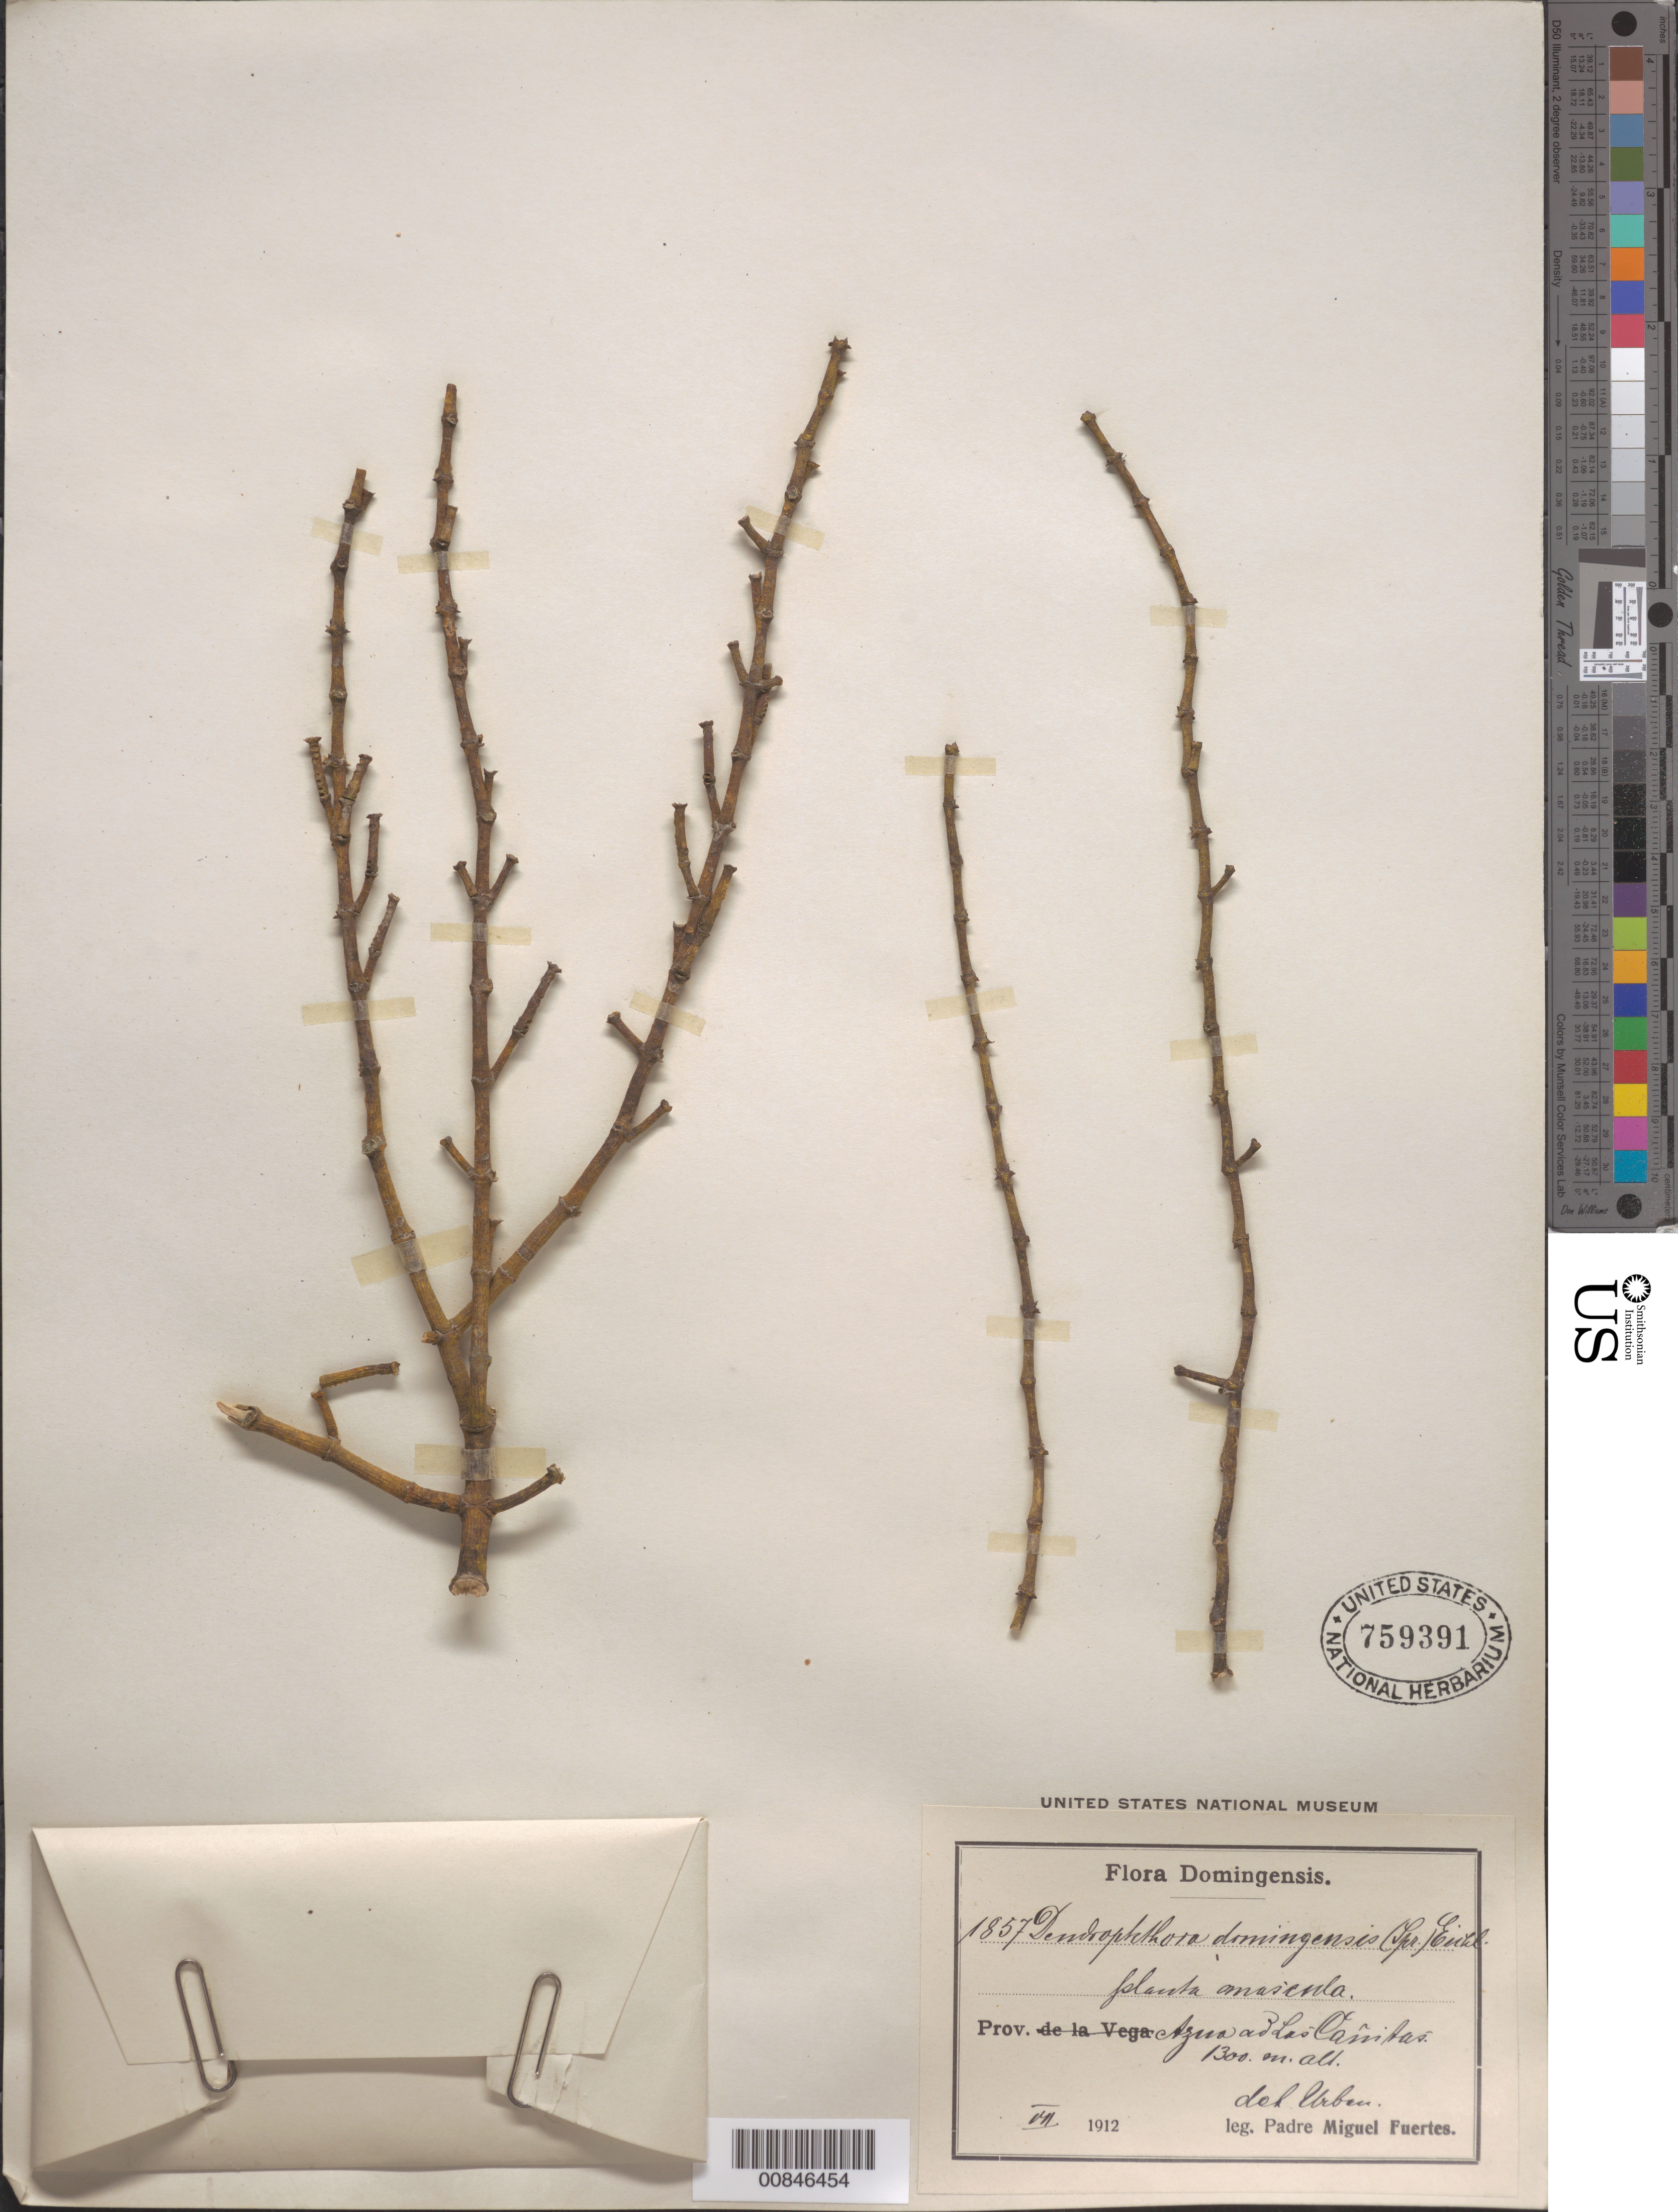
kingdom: Plantae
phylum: Tracheophyta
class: Magnoliopsida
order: Santalales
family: Viscaceae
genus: Dendrophthora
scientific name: Dendrophthora domingensis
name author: (Spreng.) Eichler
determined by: Urban, Ignatz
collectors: M. D. Fuertes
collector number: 1857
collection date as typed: Jul 1912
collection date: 1912-07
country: Dominican Republic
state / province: Azua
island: Hispaniola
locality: Ad Las Cañitas.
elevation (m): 1300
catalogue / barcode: US 759391